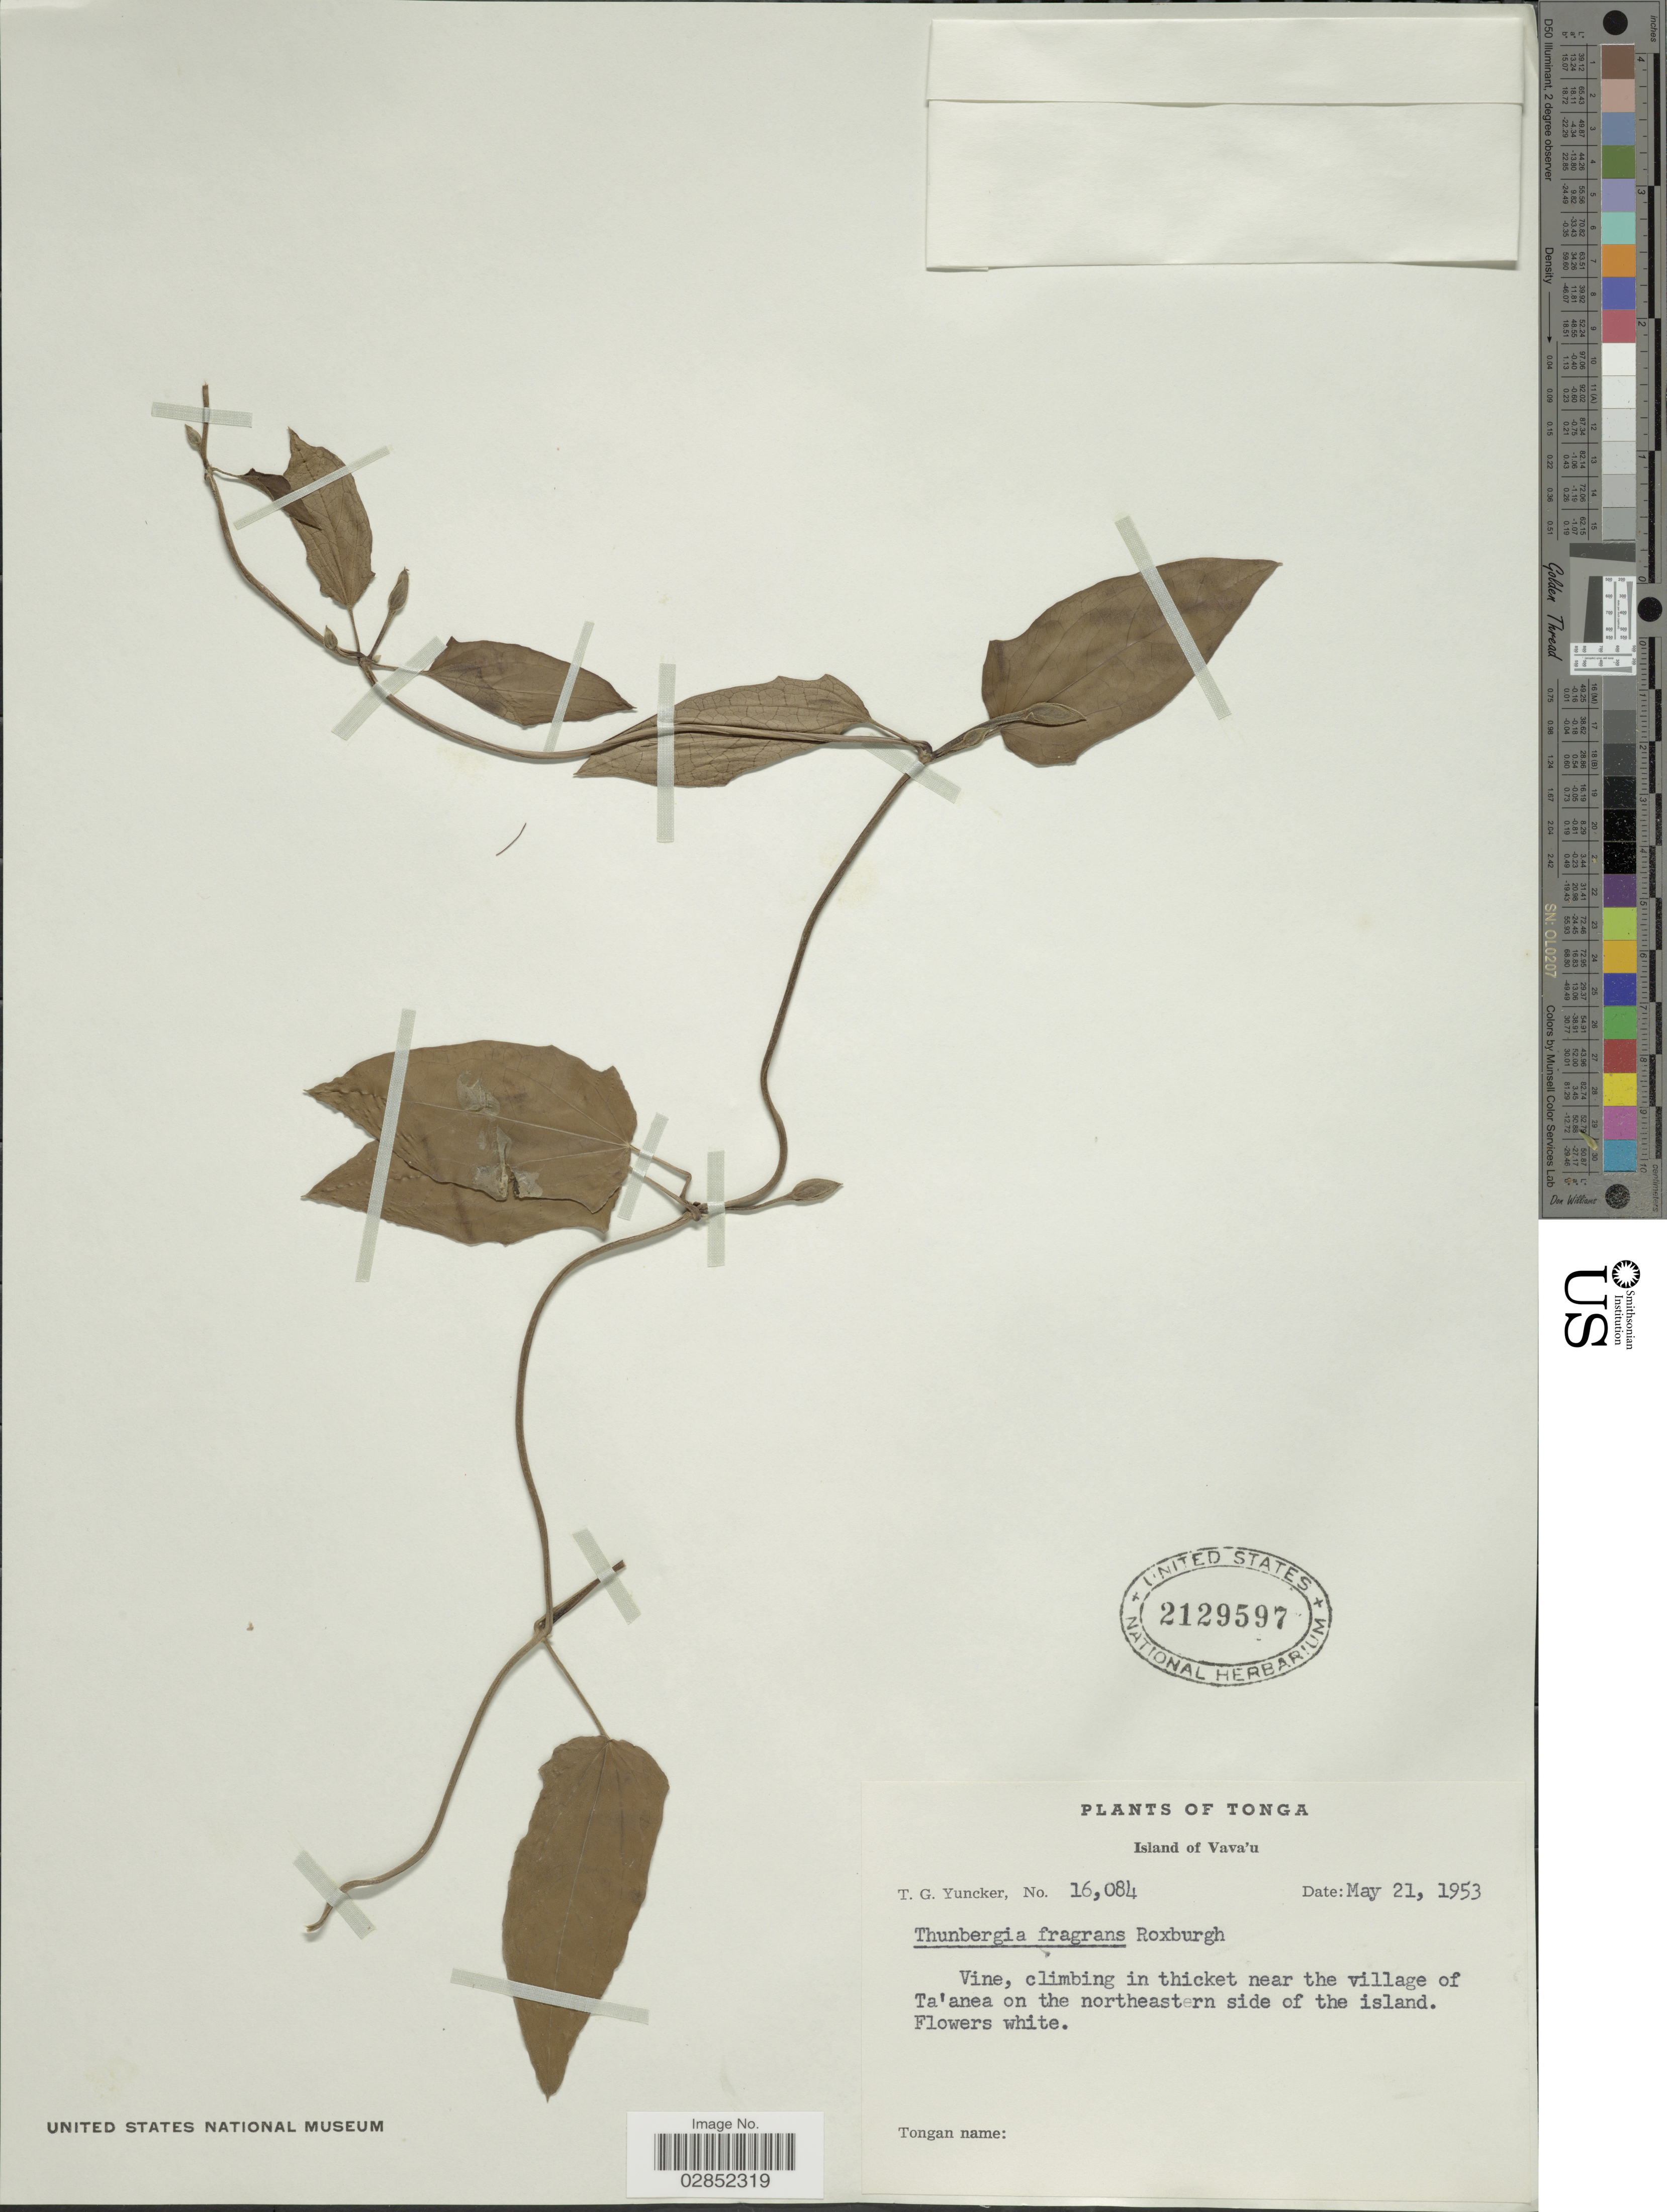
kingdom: Plantae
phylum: Tracheophyta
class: Magnoliopsida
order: Lamiales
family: Acanthaceae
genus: Thunbergia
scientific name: Thunbergia fragrans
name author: Roxb.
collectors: T. G. Yuncker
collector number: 16084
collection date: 1953-05-21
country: Tonga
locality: Island of Vava'u. Near the village of Ta'anea on the northeastern side of the island.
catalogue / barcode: US 2129597